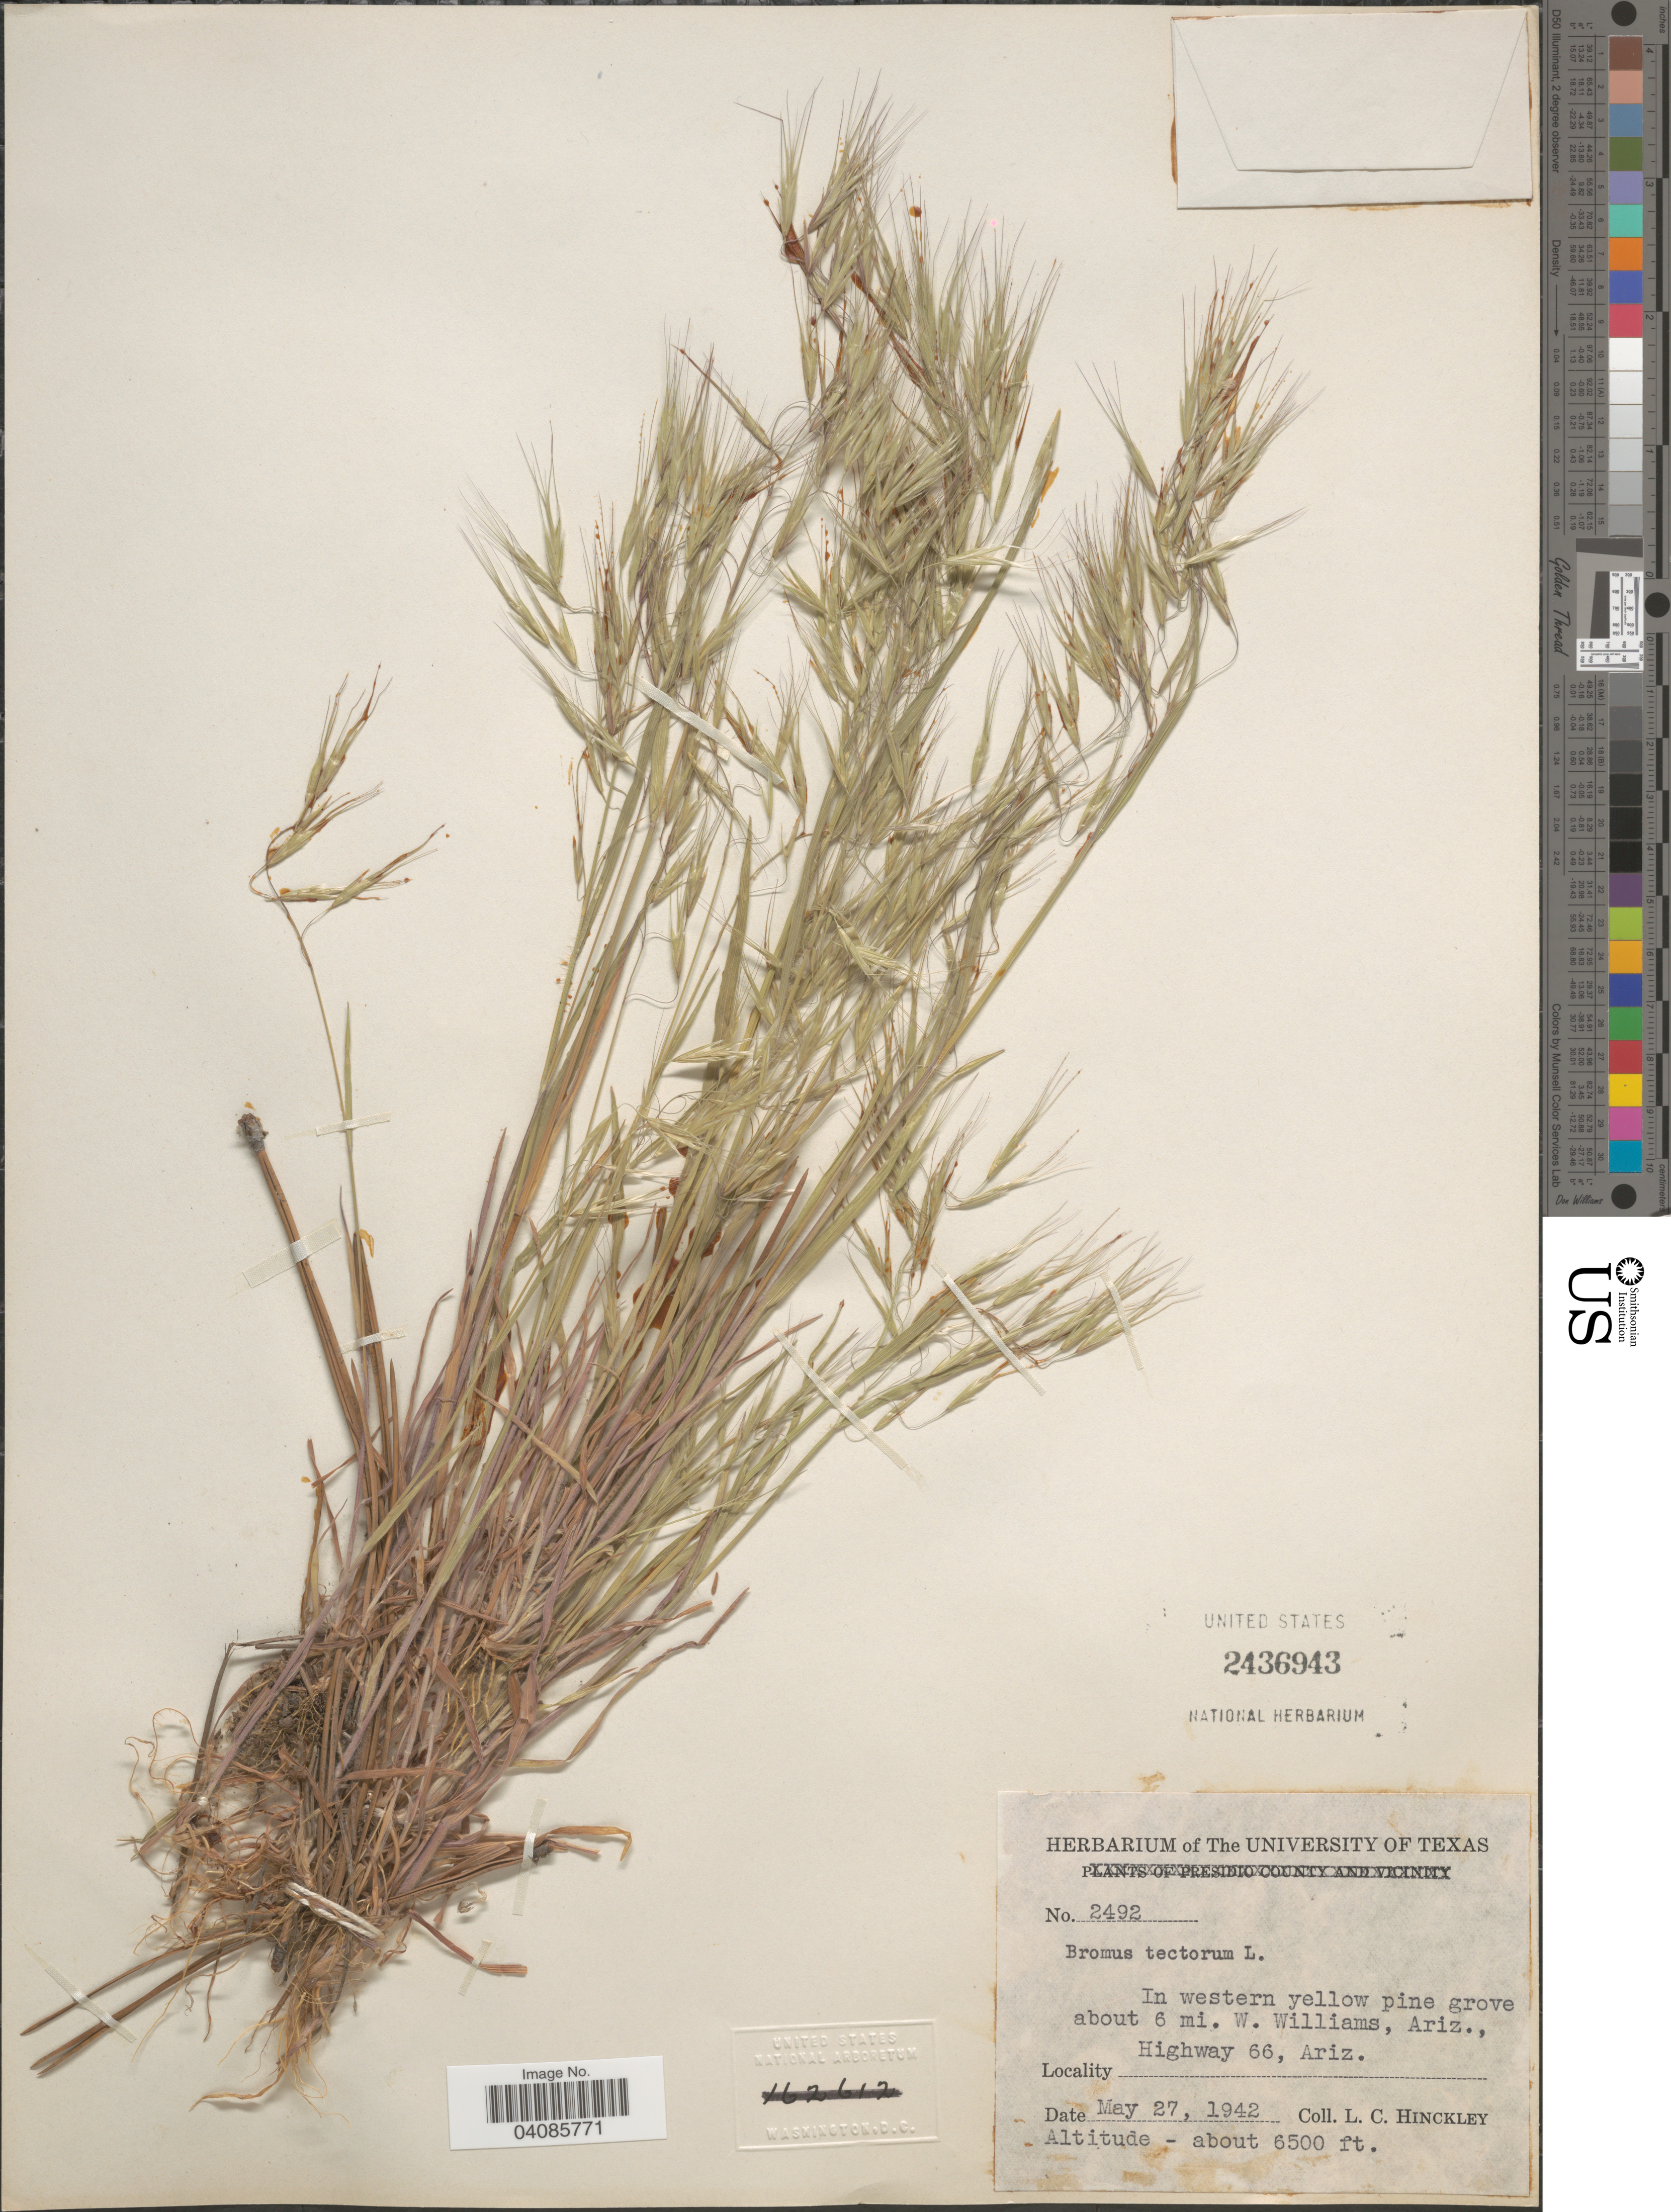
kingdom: Plantae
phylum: Tracheophyta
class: Liliopsida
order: Poales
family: Poaceae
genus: Bromus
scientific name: Bromus tectorum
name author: L.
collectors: L. Hinckley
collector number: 2492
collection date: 1942-05-27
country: United States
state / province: Arizona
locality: In western yellow pine grove about 6 mi. W. Williams. Highway 66.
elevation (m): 1981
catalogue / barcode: US 2436943